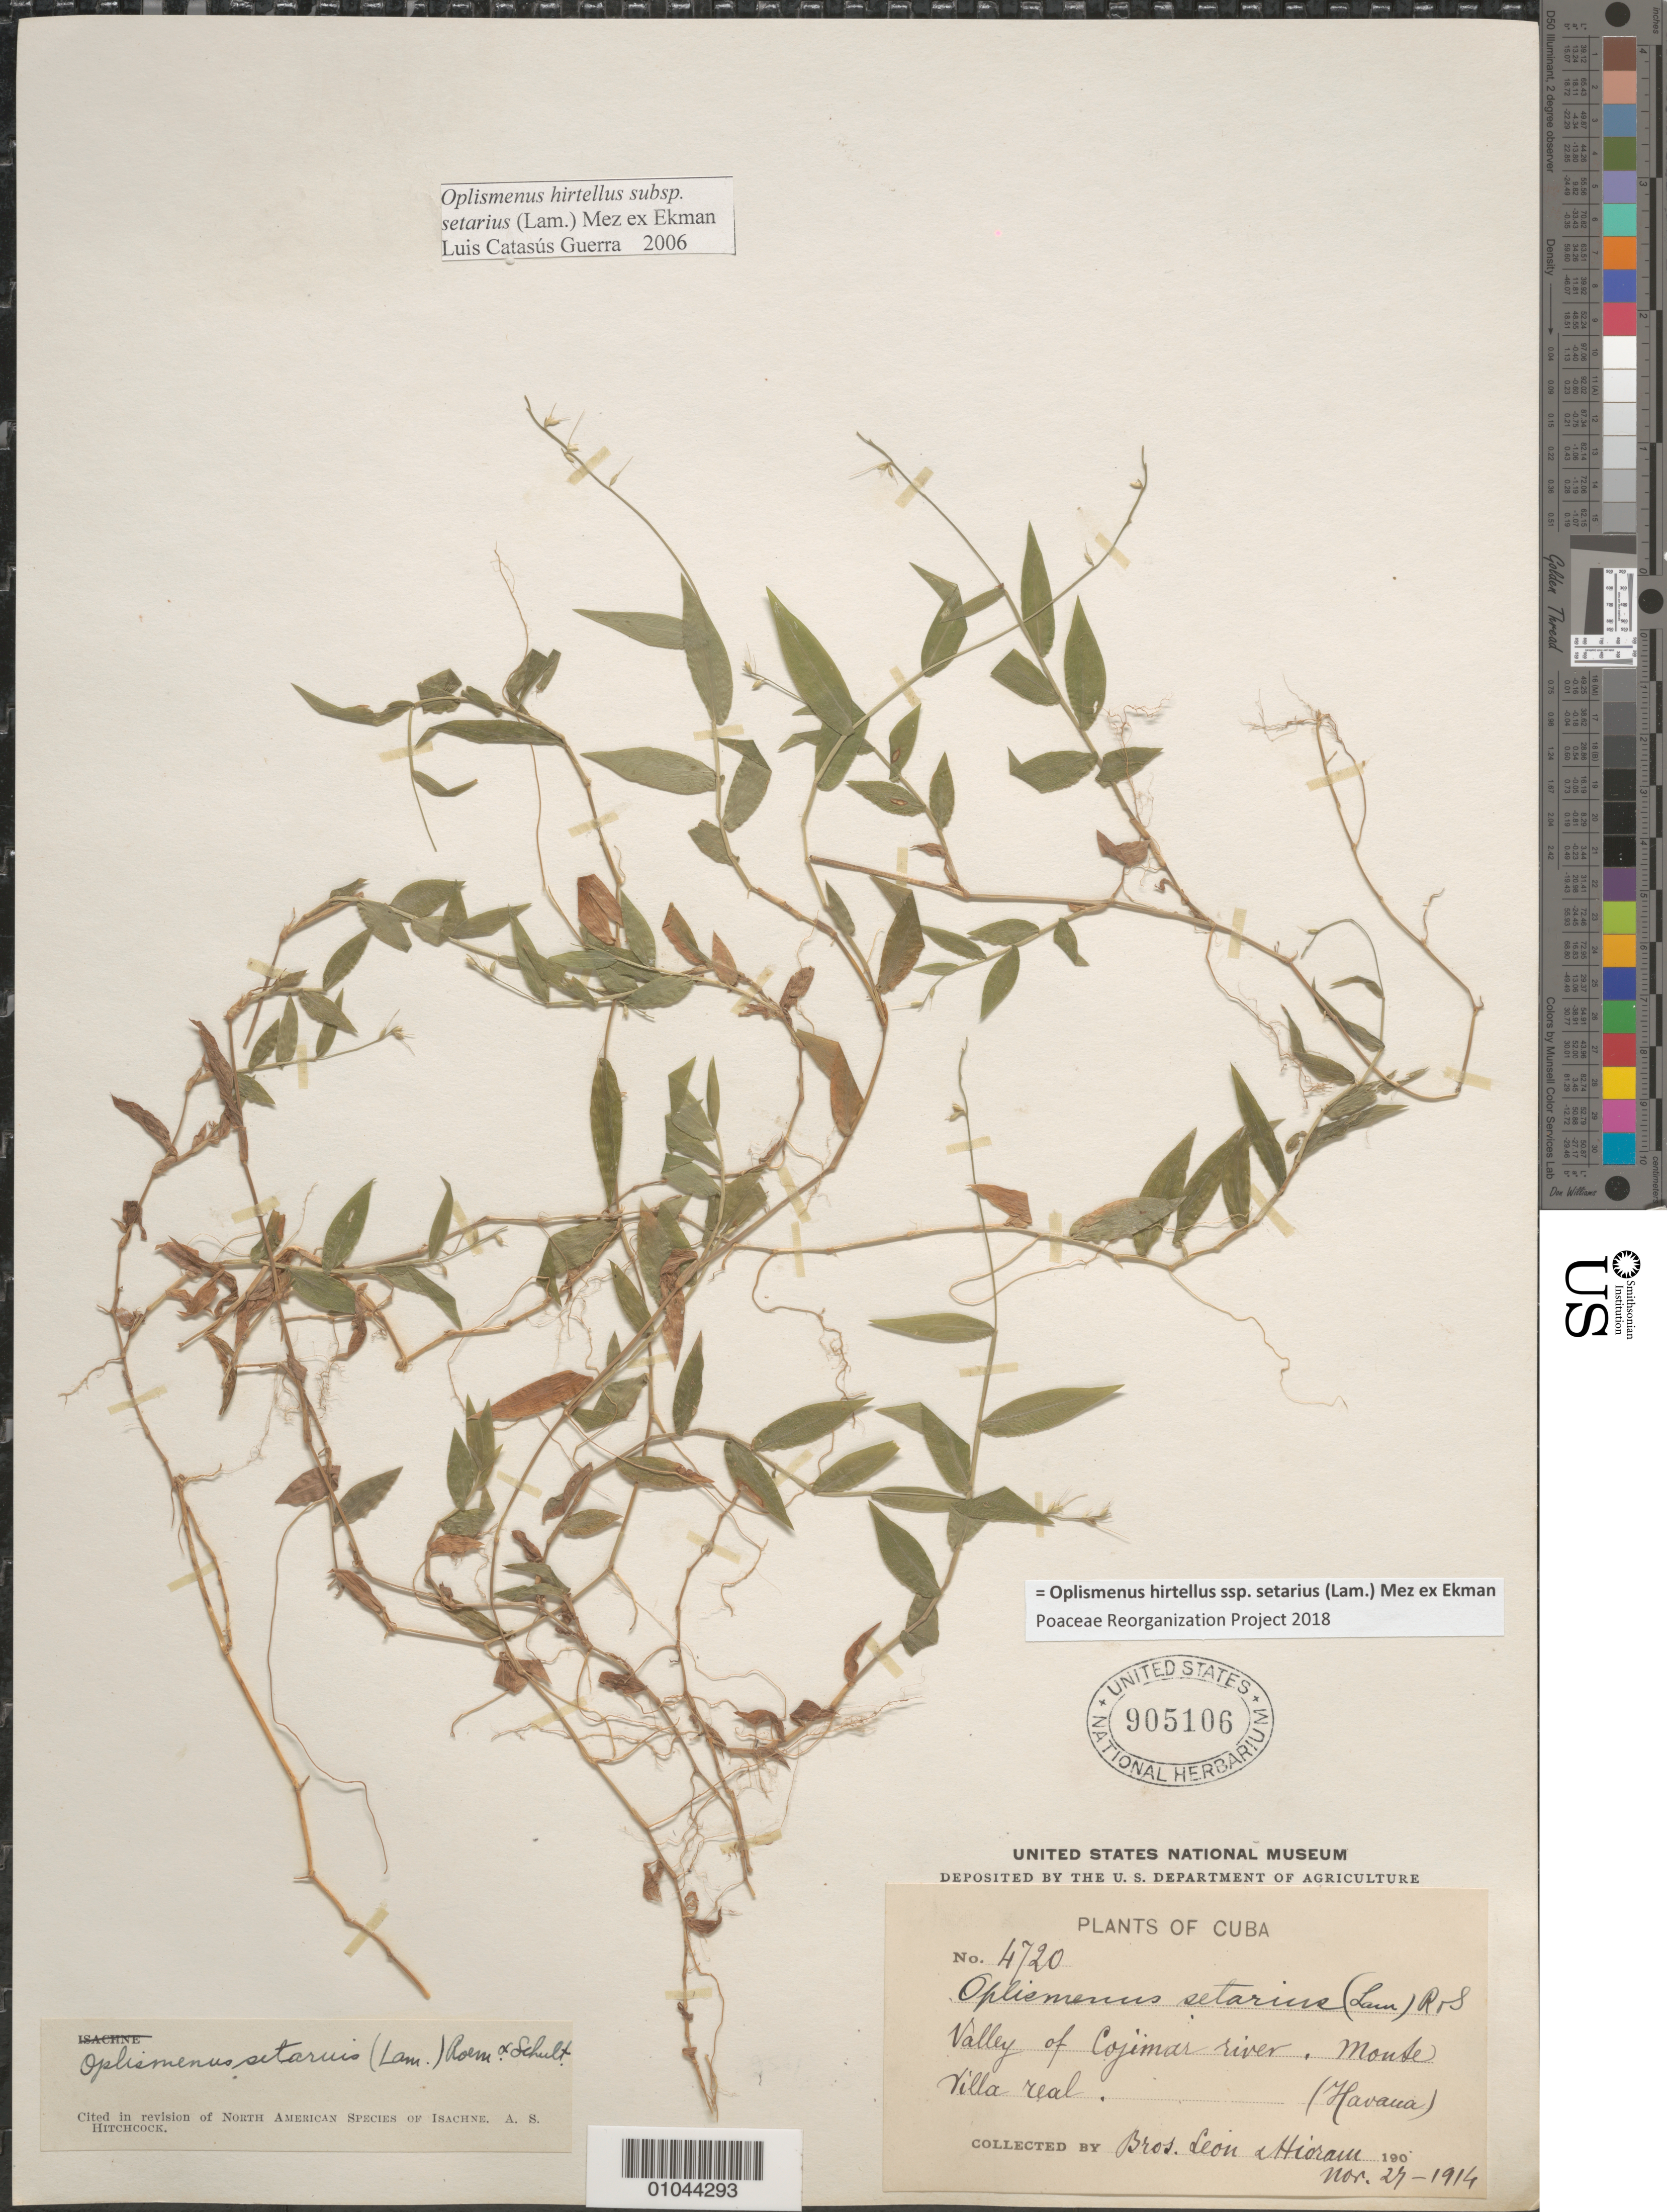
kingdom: Plantae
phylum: Tracheophyta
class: Liliopsida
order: Poales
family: Poaceae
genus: Oplismenus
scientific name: Oplismenus hirtellus subsp. setarius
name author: (Lam.) Mez ex Ekman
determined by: Poaceae Reorganization Project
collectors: Bro. León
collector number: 4720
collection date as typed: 27 Nov 1914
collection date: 1914-11-27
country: Cuba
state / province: La Habana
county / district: Municipio Habana del Este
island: Cuba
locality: Valley of Cojimar river Monte Villa real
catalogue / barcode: US 905106